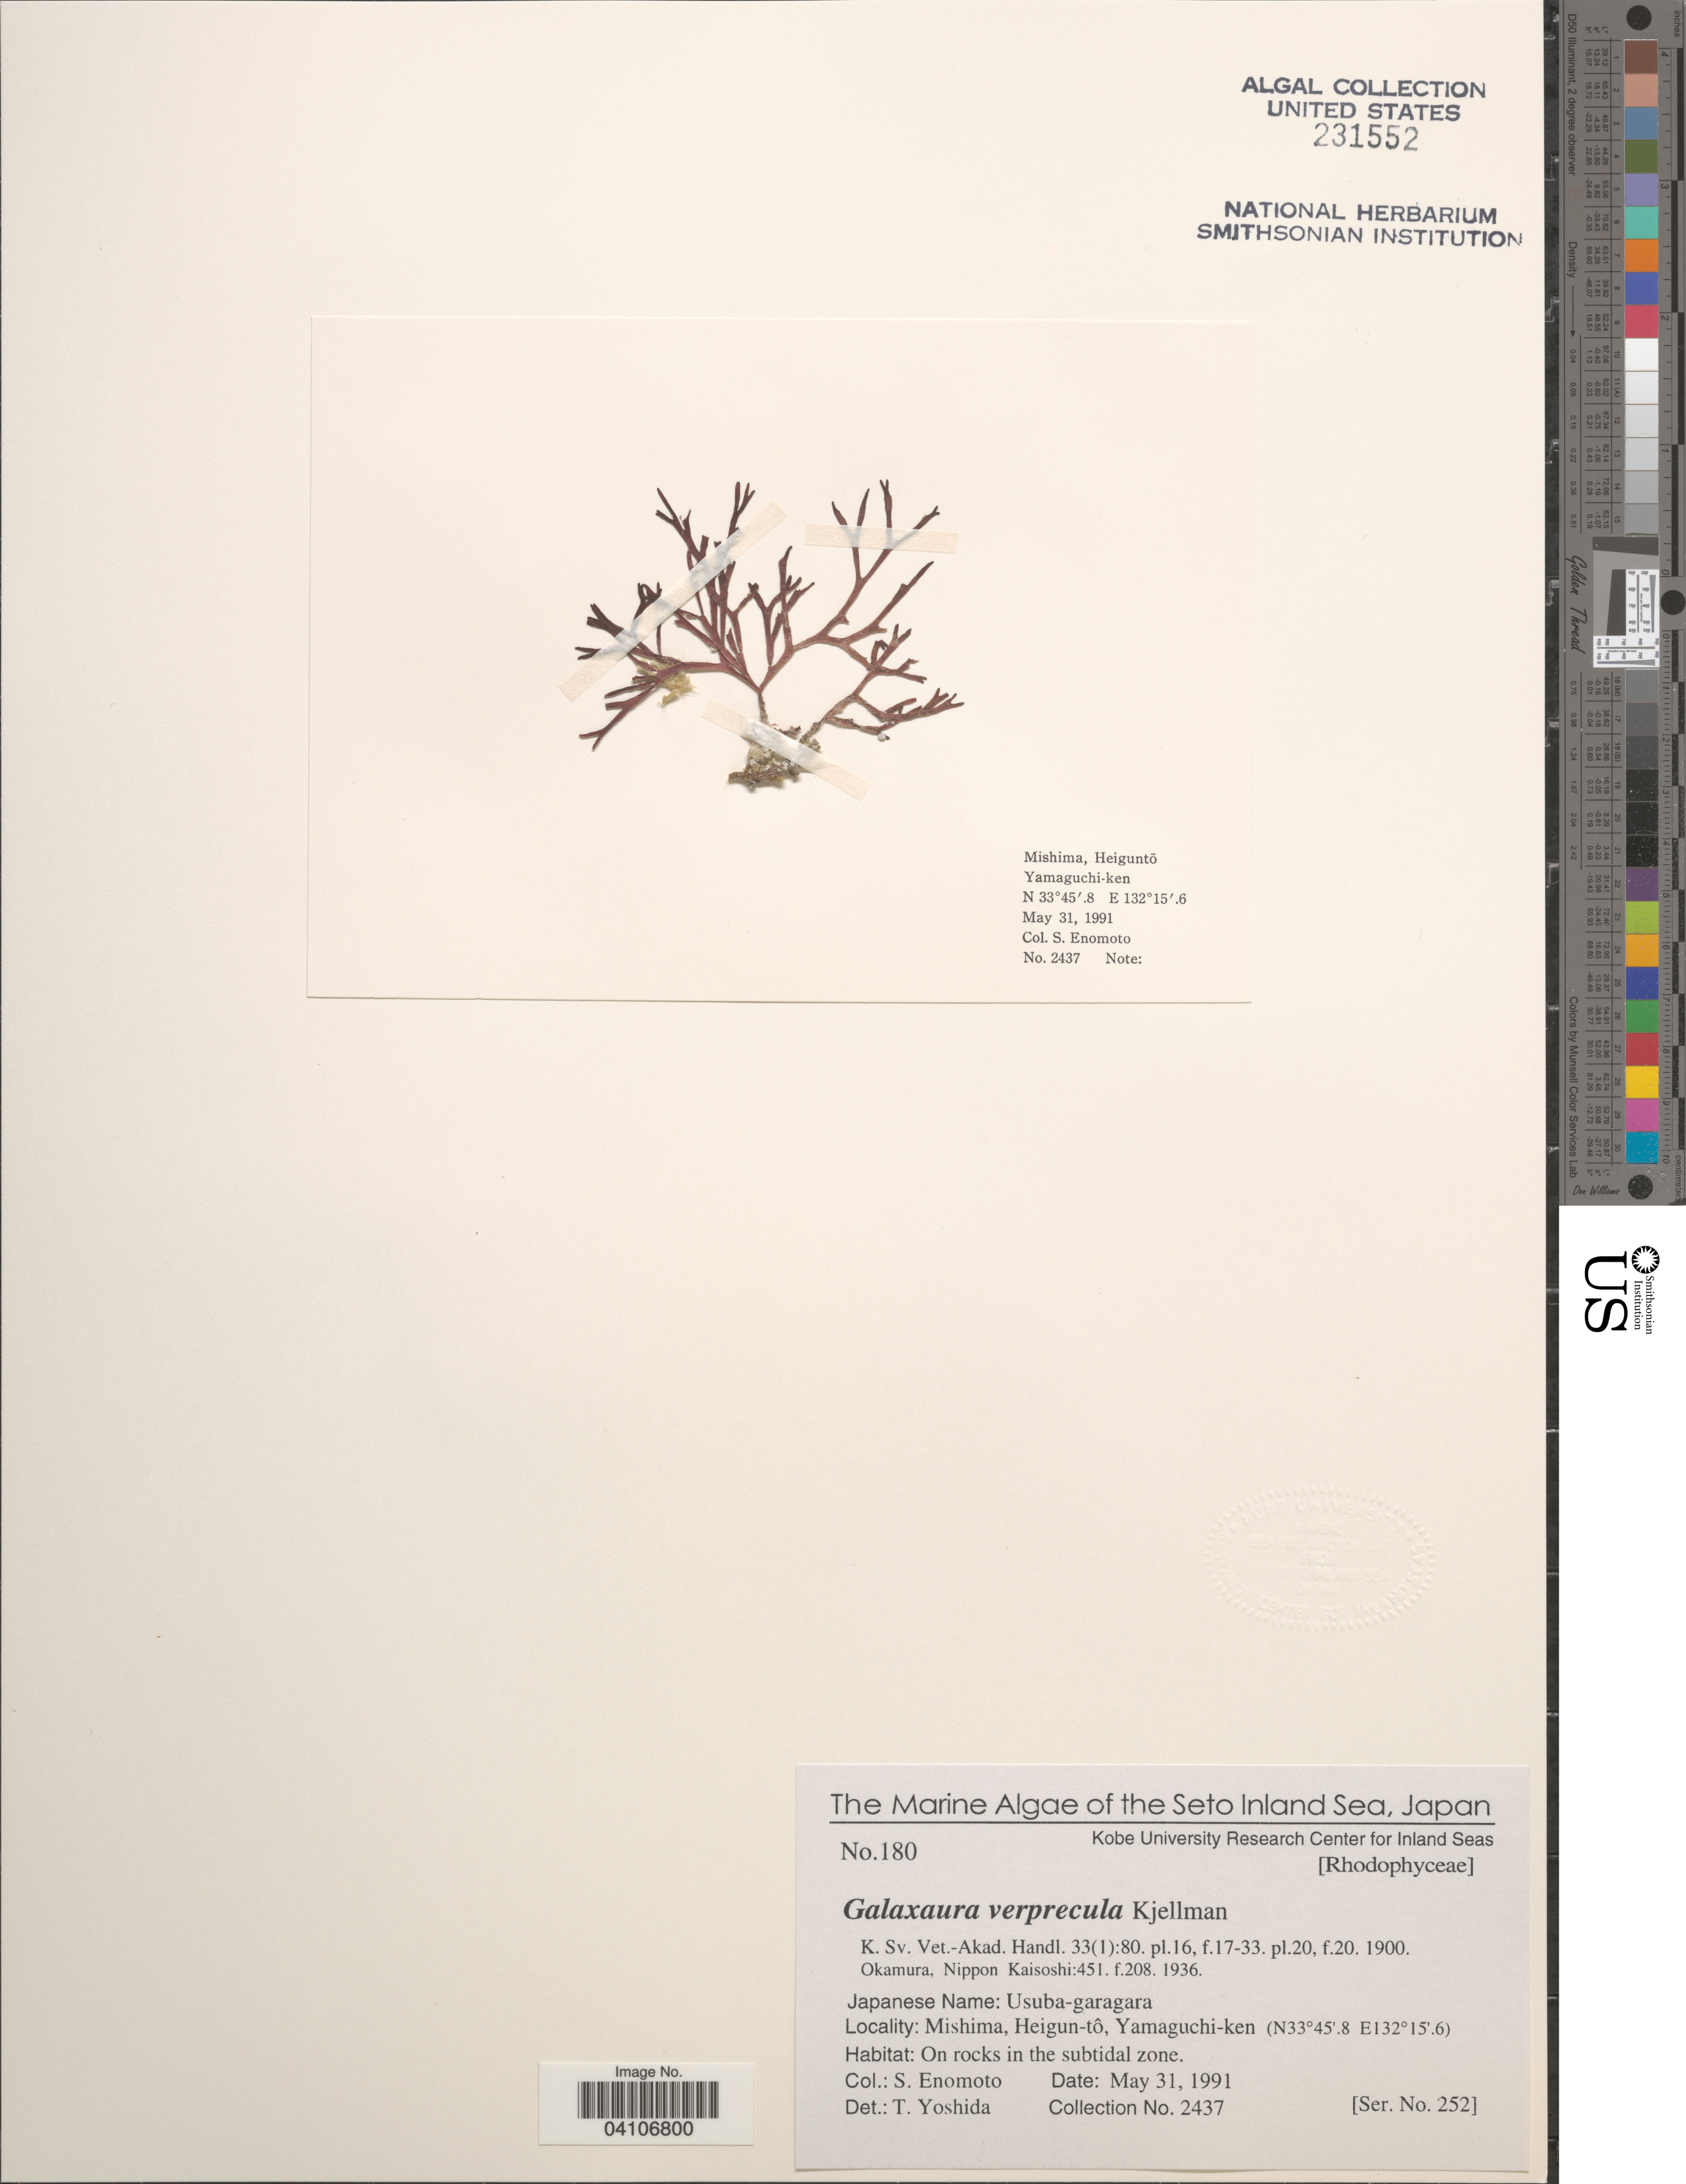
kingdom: Plantae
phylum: Rhodophyta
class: Florideophyceae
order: Nemaliales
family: Galaxauraceae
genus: Galaxaura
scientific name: Galaxaura marginata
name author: (J. Ellis & Sol.) J.V.Lamouroux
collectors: S. Enomoto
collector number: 2437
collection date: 1991-05-31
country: Japan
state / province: Yamaguti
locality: The Seto Inland Sea. Mishima, Heigun-tô, Yamaguchi-ken. On rocks in the subtidal zone.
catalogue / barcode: US 231552